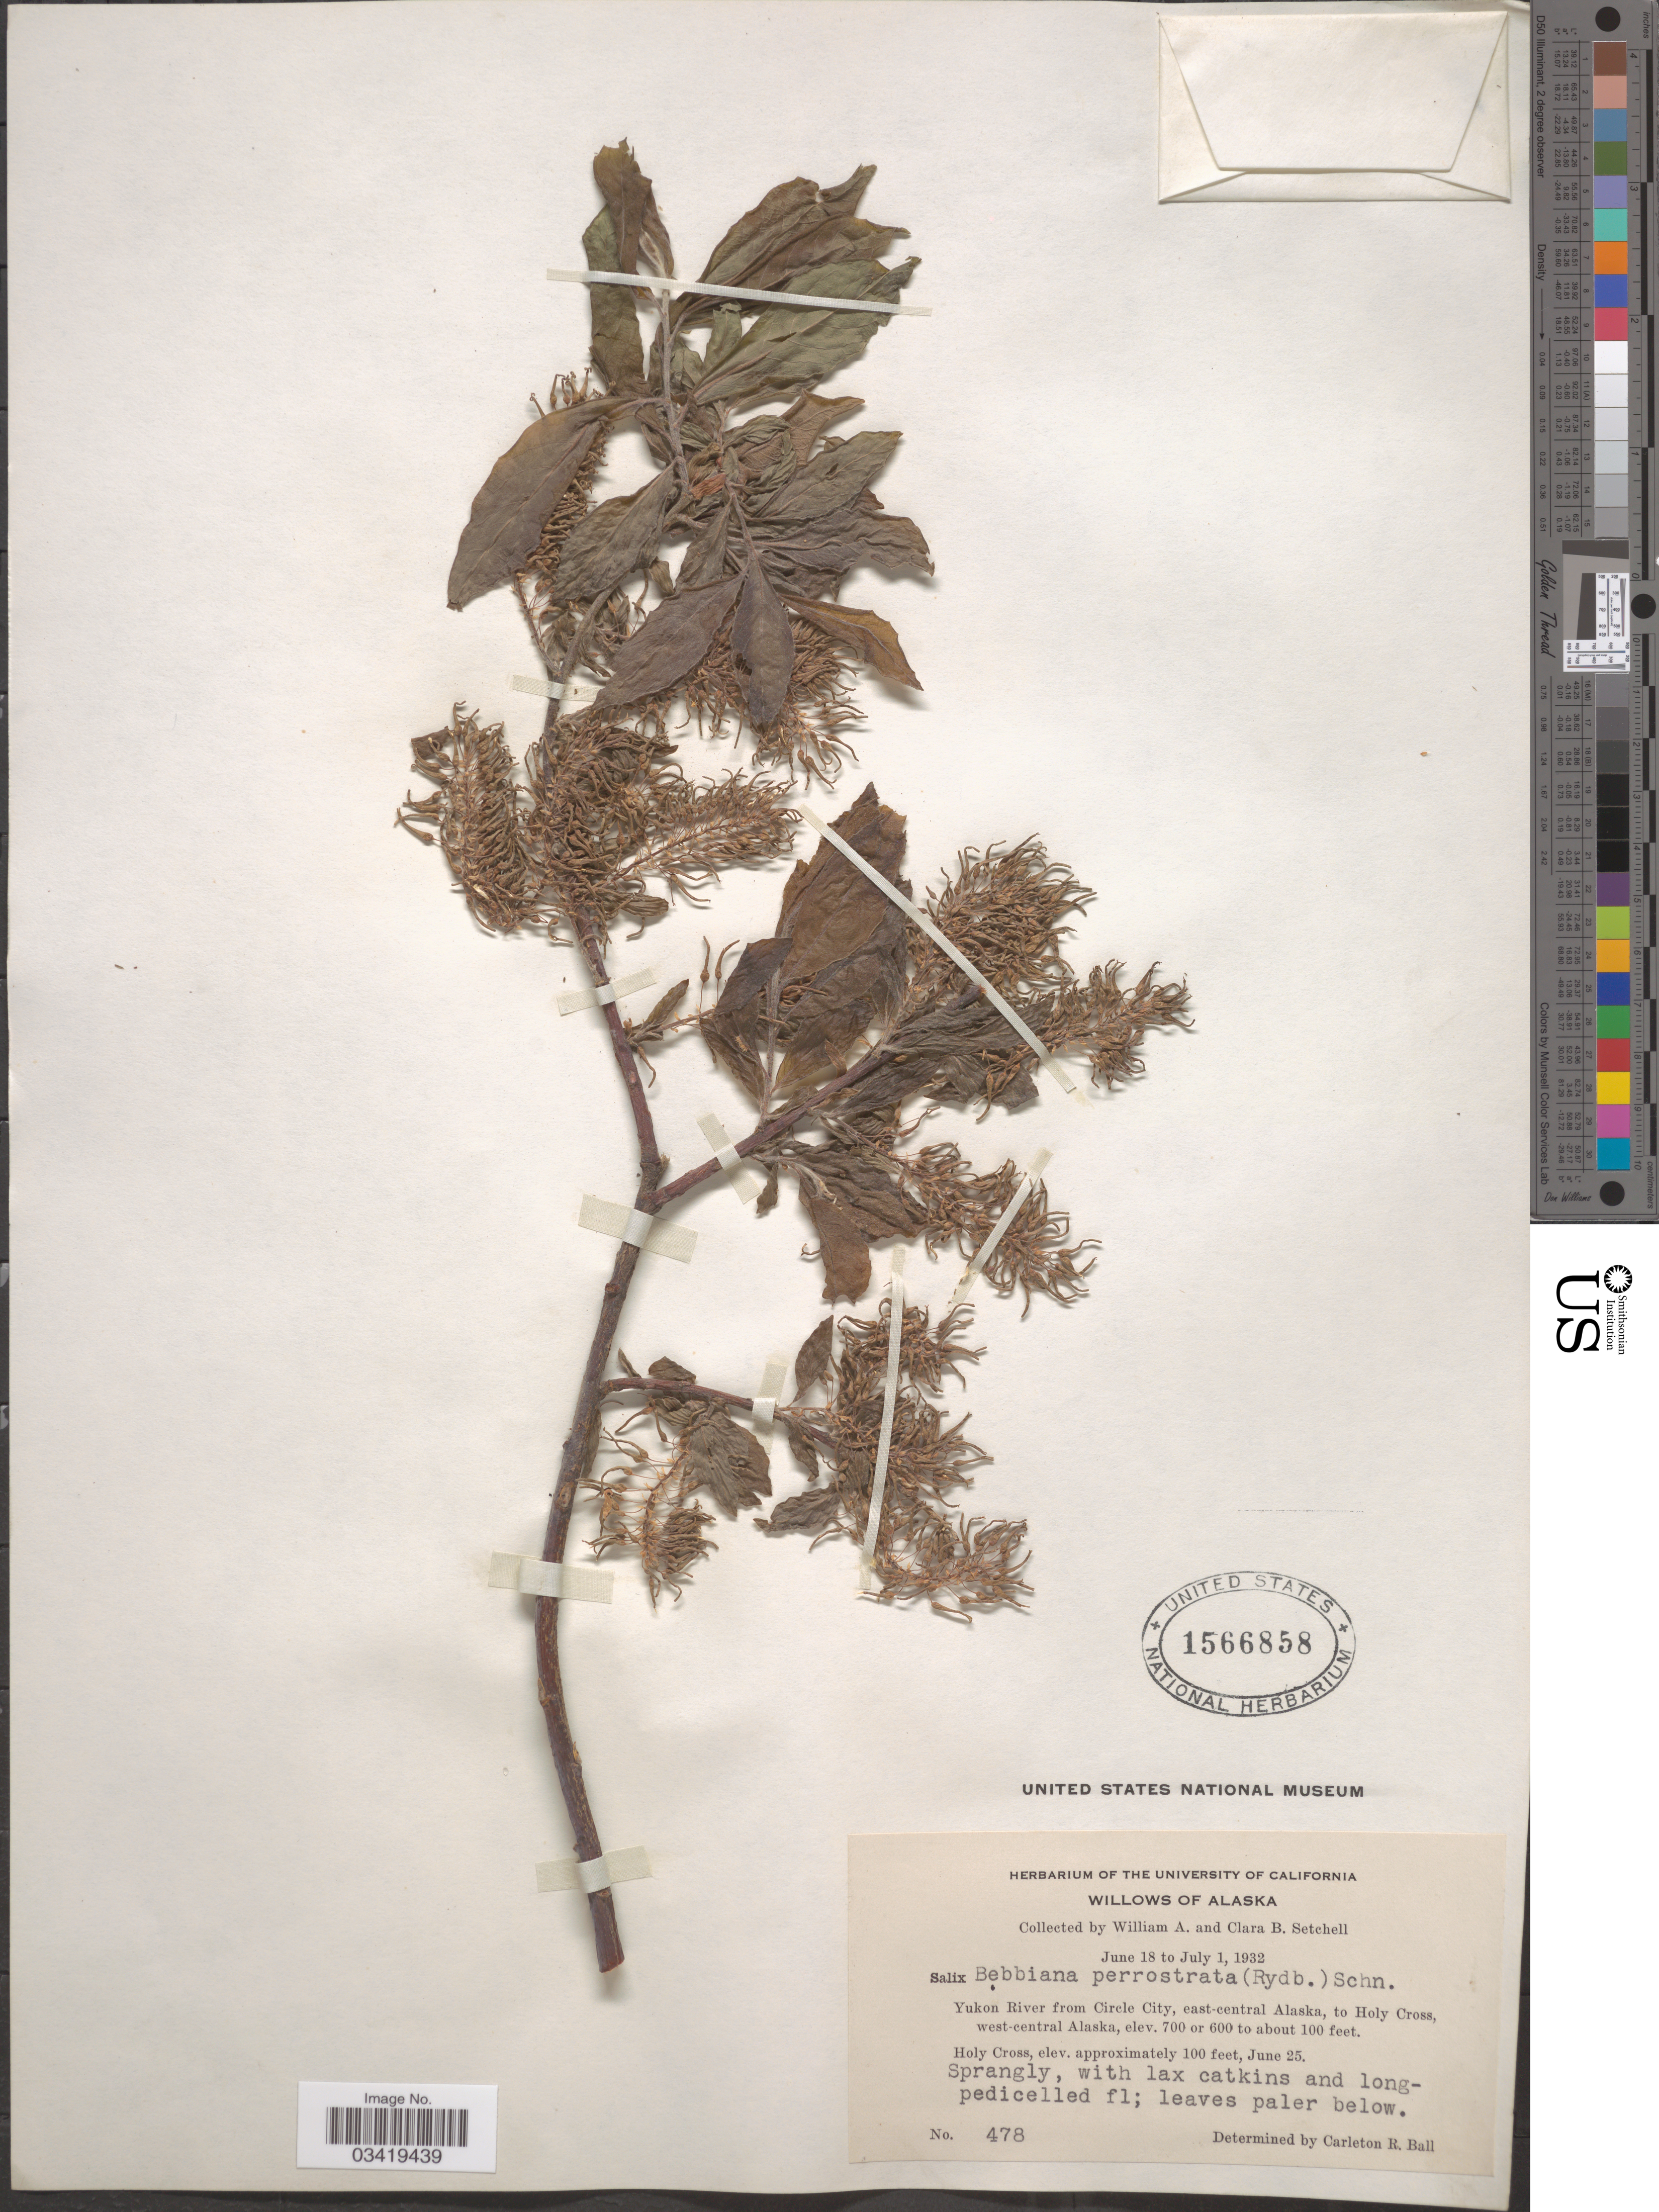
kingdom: Plantae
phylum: Tracheophyta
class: Magnoliopsida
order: Malpighiales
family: Salicaceae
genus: Salix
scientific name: Salix bebbiana var. perrostrata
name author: Sarg.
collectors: W. Setchell & C. B. Setchell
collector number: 478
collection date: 1932-06-25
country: United States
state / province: Alaska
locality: Yukon River from Circle City, east-central Alaska, to Holy Cross, west-central Alaska. Holy Cross.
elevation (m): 30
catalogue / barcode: US 1566858